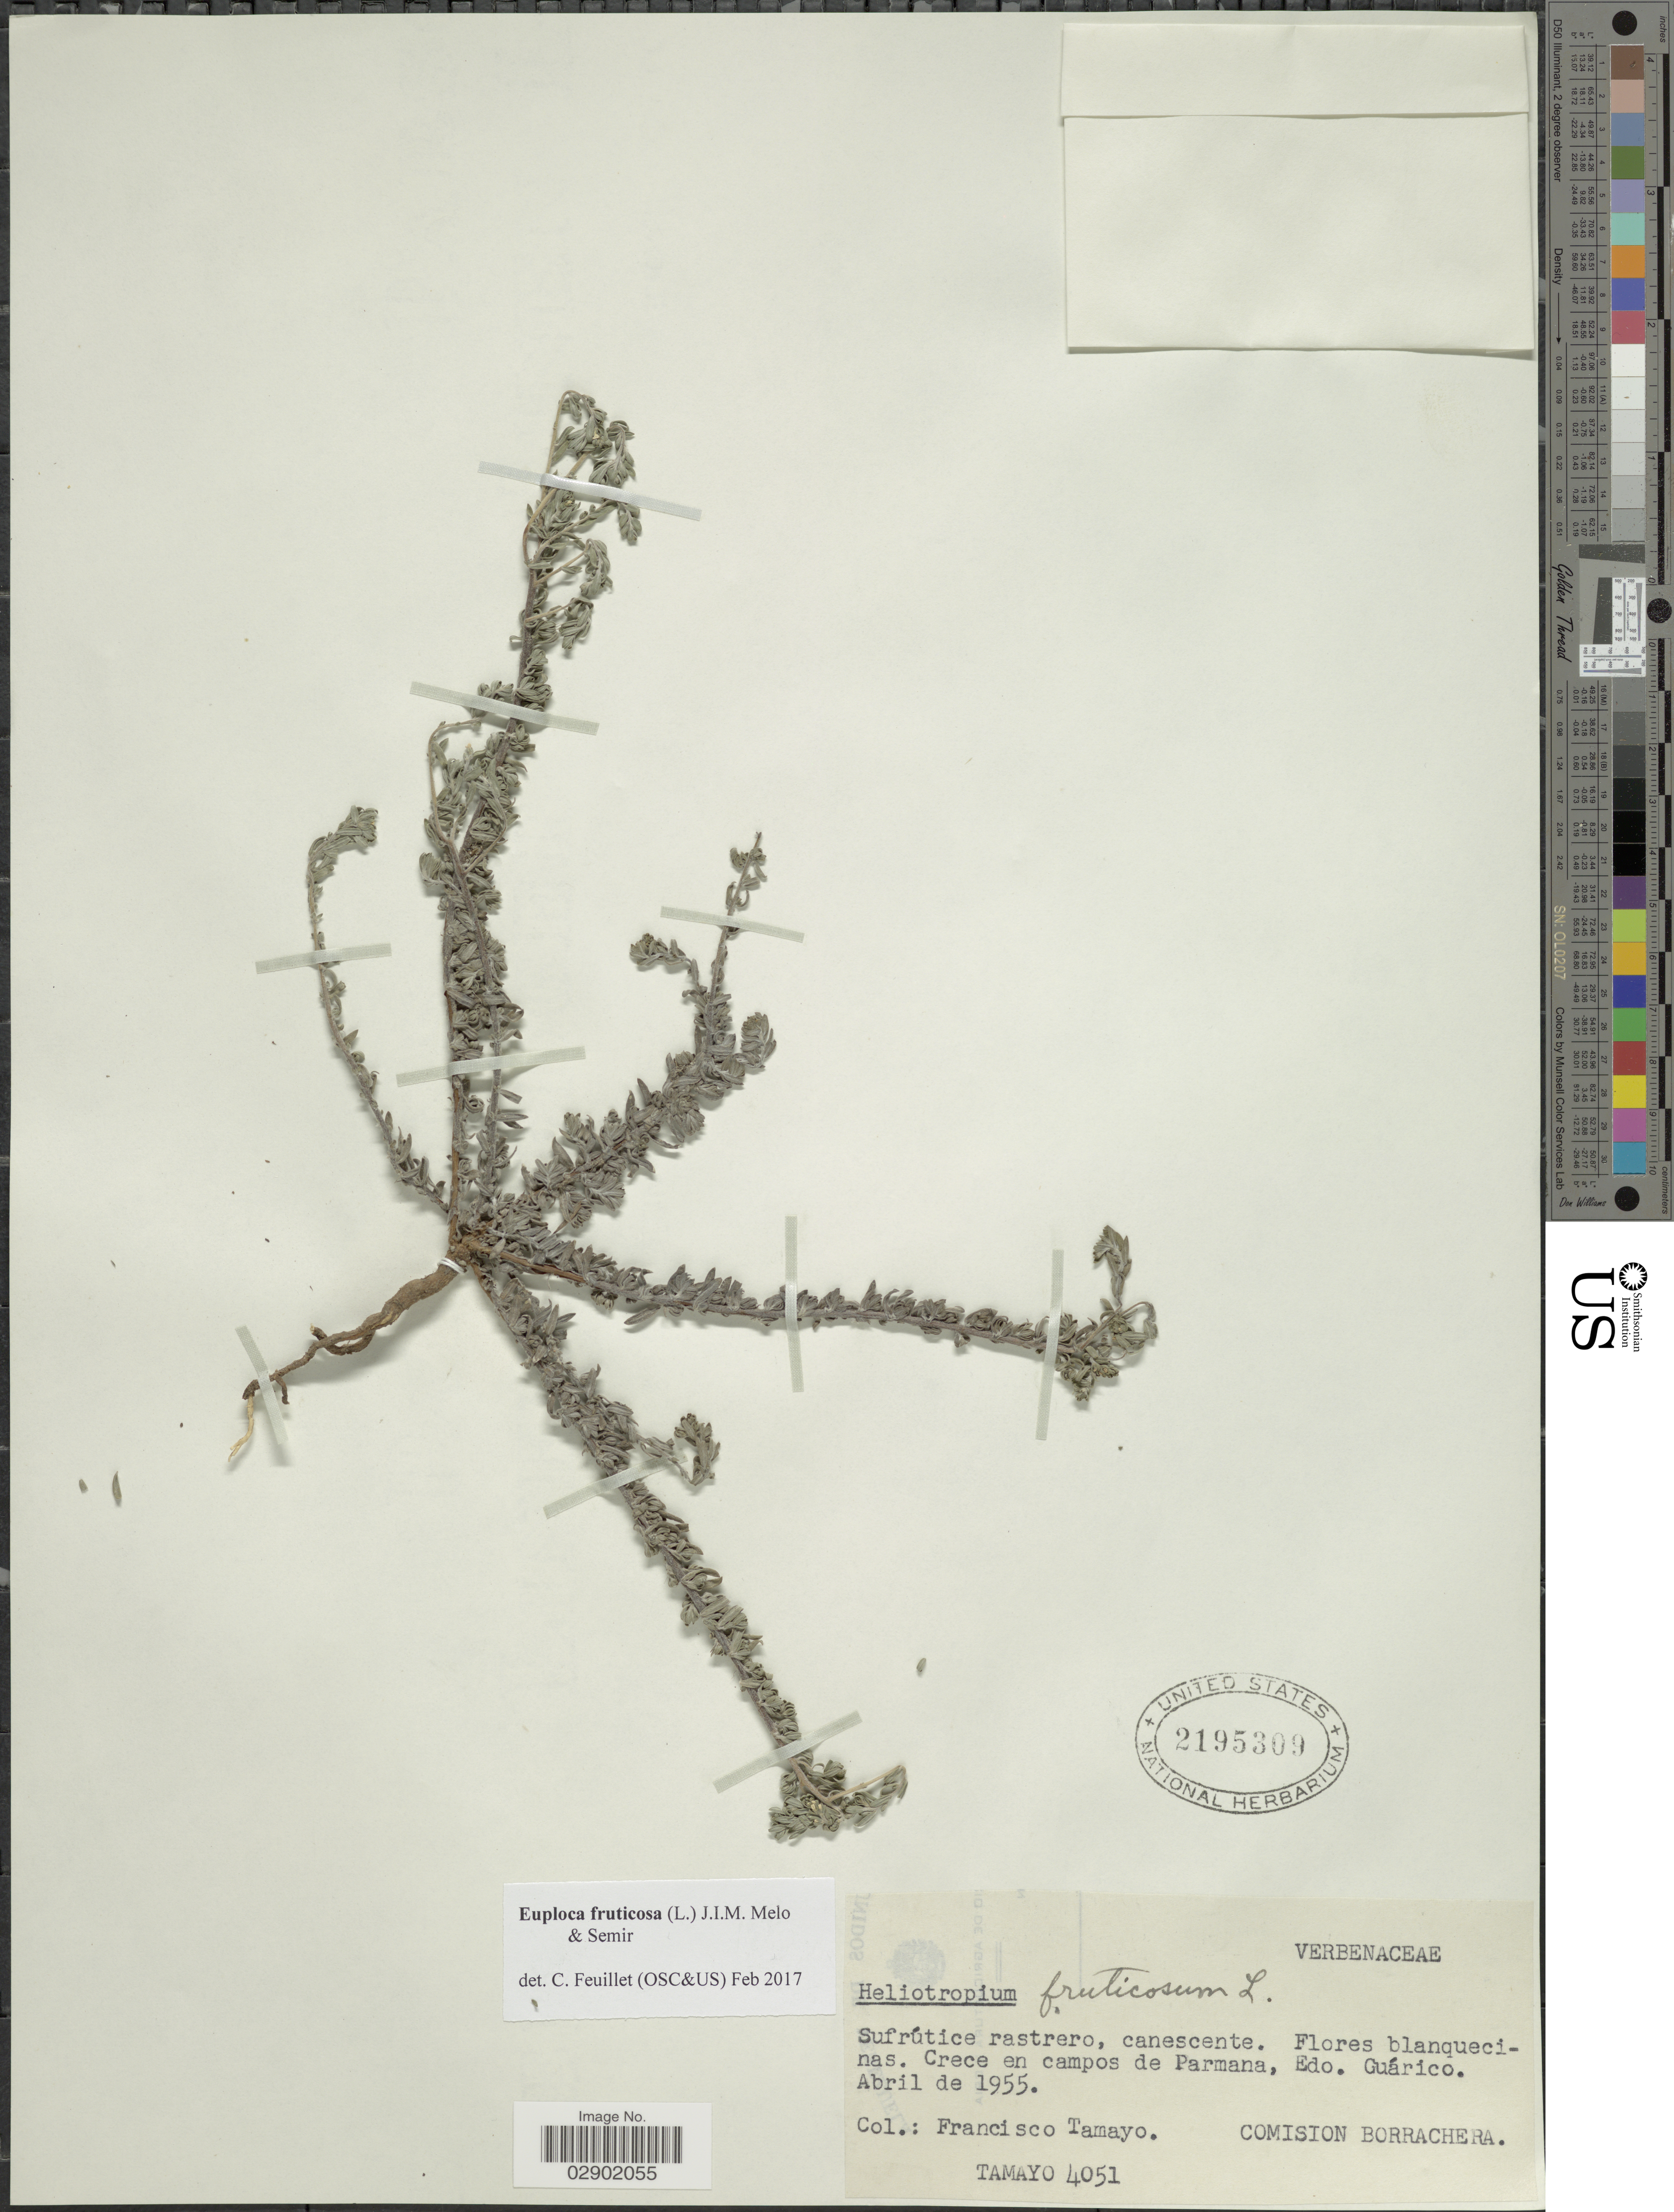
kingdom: Plantae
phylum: Tracheophyta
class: Magnoliopsida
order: Boraginales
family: Heliotropiaceae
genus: Euploca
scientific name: Euploca fruticosa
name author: (L.) J.I.M. Melo & Semir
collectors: F. Tamayo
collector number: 4051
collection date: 1955-04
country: Venezuela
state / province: Guárico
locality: Crece en campos de Parmana.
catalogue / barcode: US 2195309